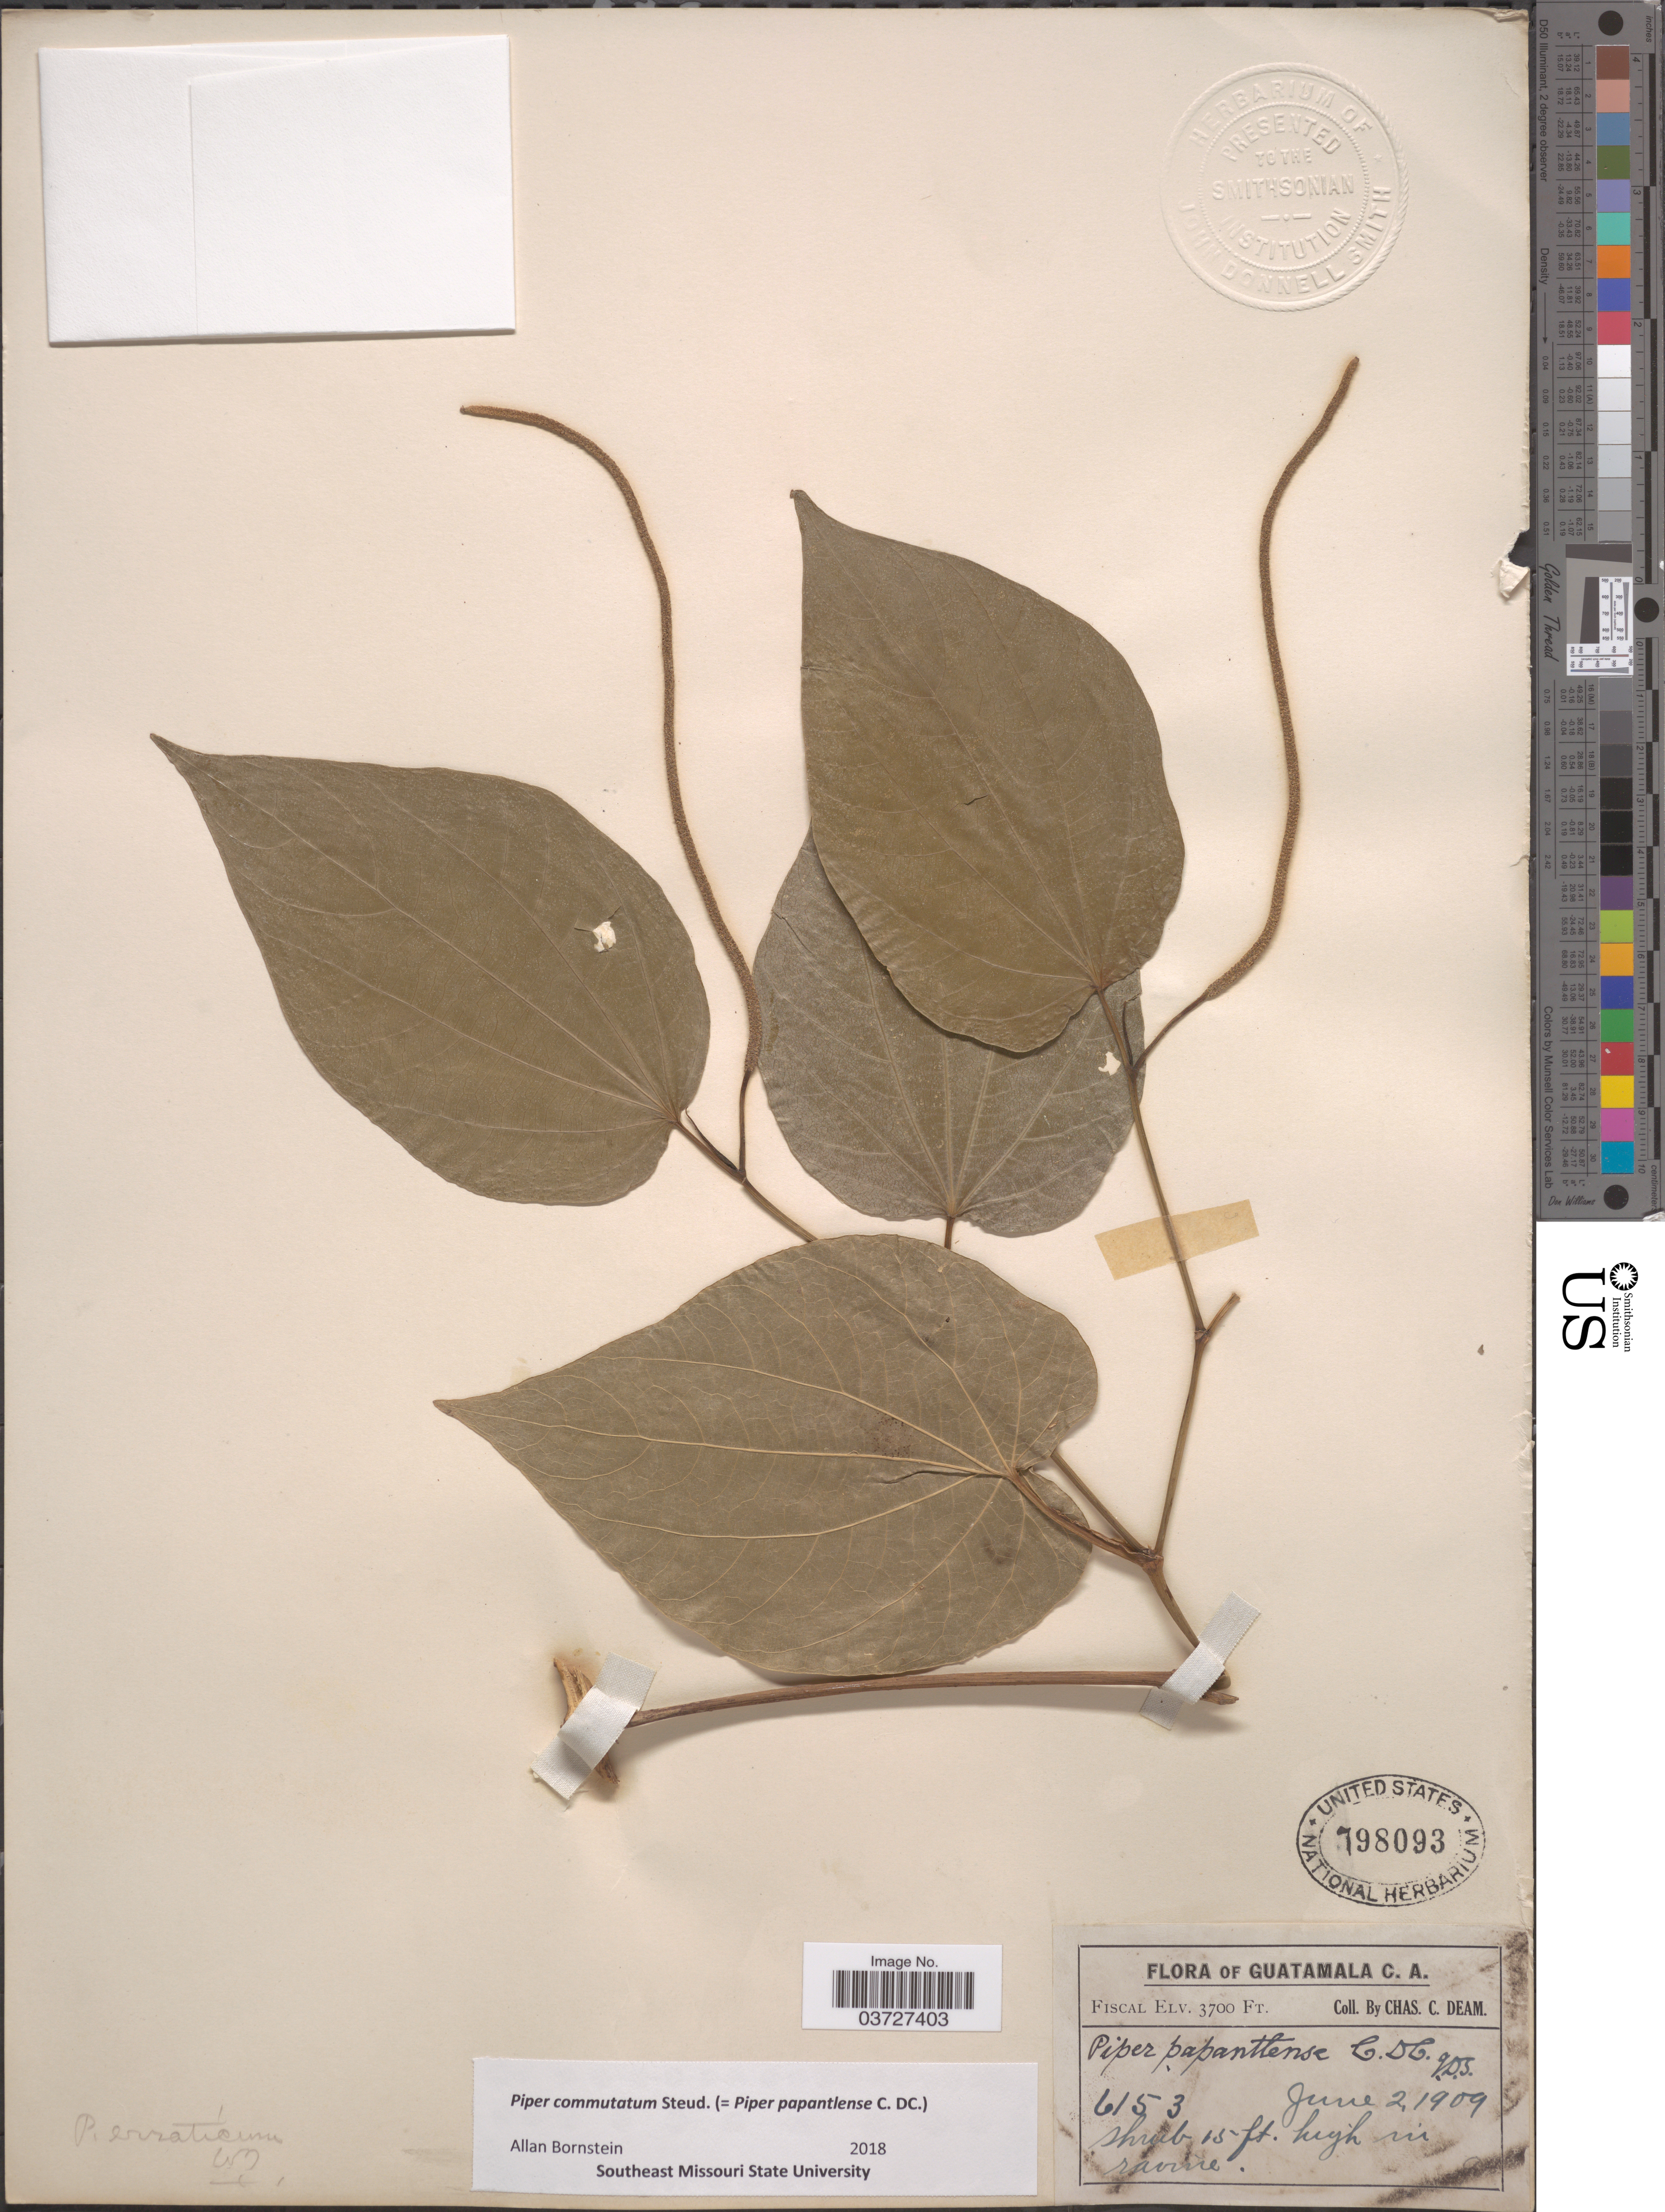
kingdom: Plantae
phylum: Tracheophyta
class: Magnoliopsida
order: Piperales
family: Piperaceae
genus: Piper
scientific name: Piper commutatum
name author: Steud.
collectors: C. C. Deam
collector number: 6153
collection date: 1909-06-02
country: Guatemala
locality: Fiscal.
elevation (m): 1128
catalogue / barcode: US 798093